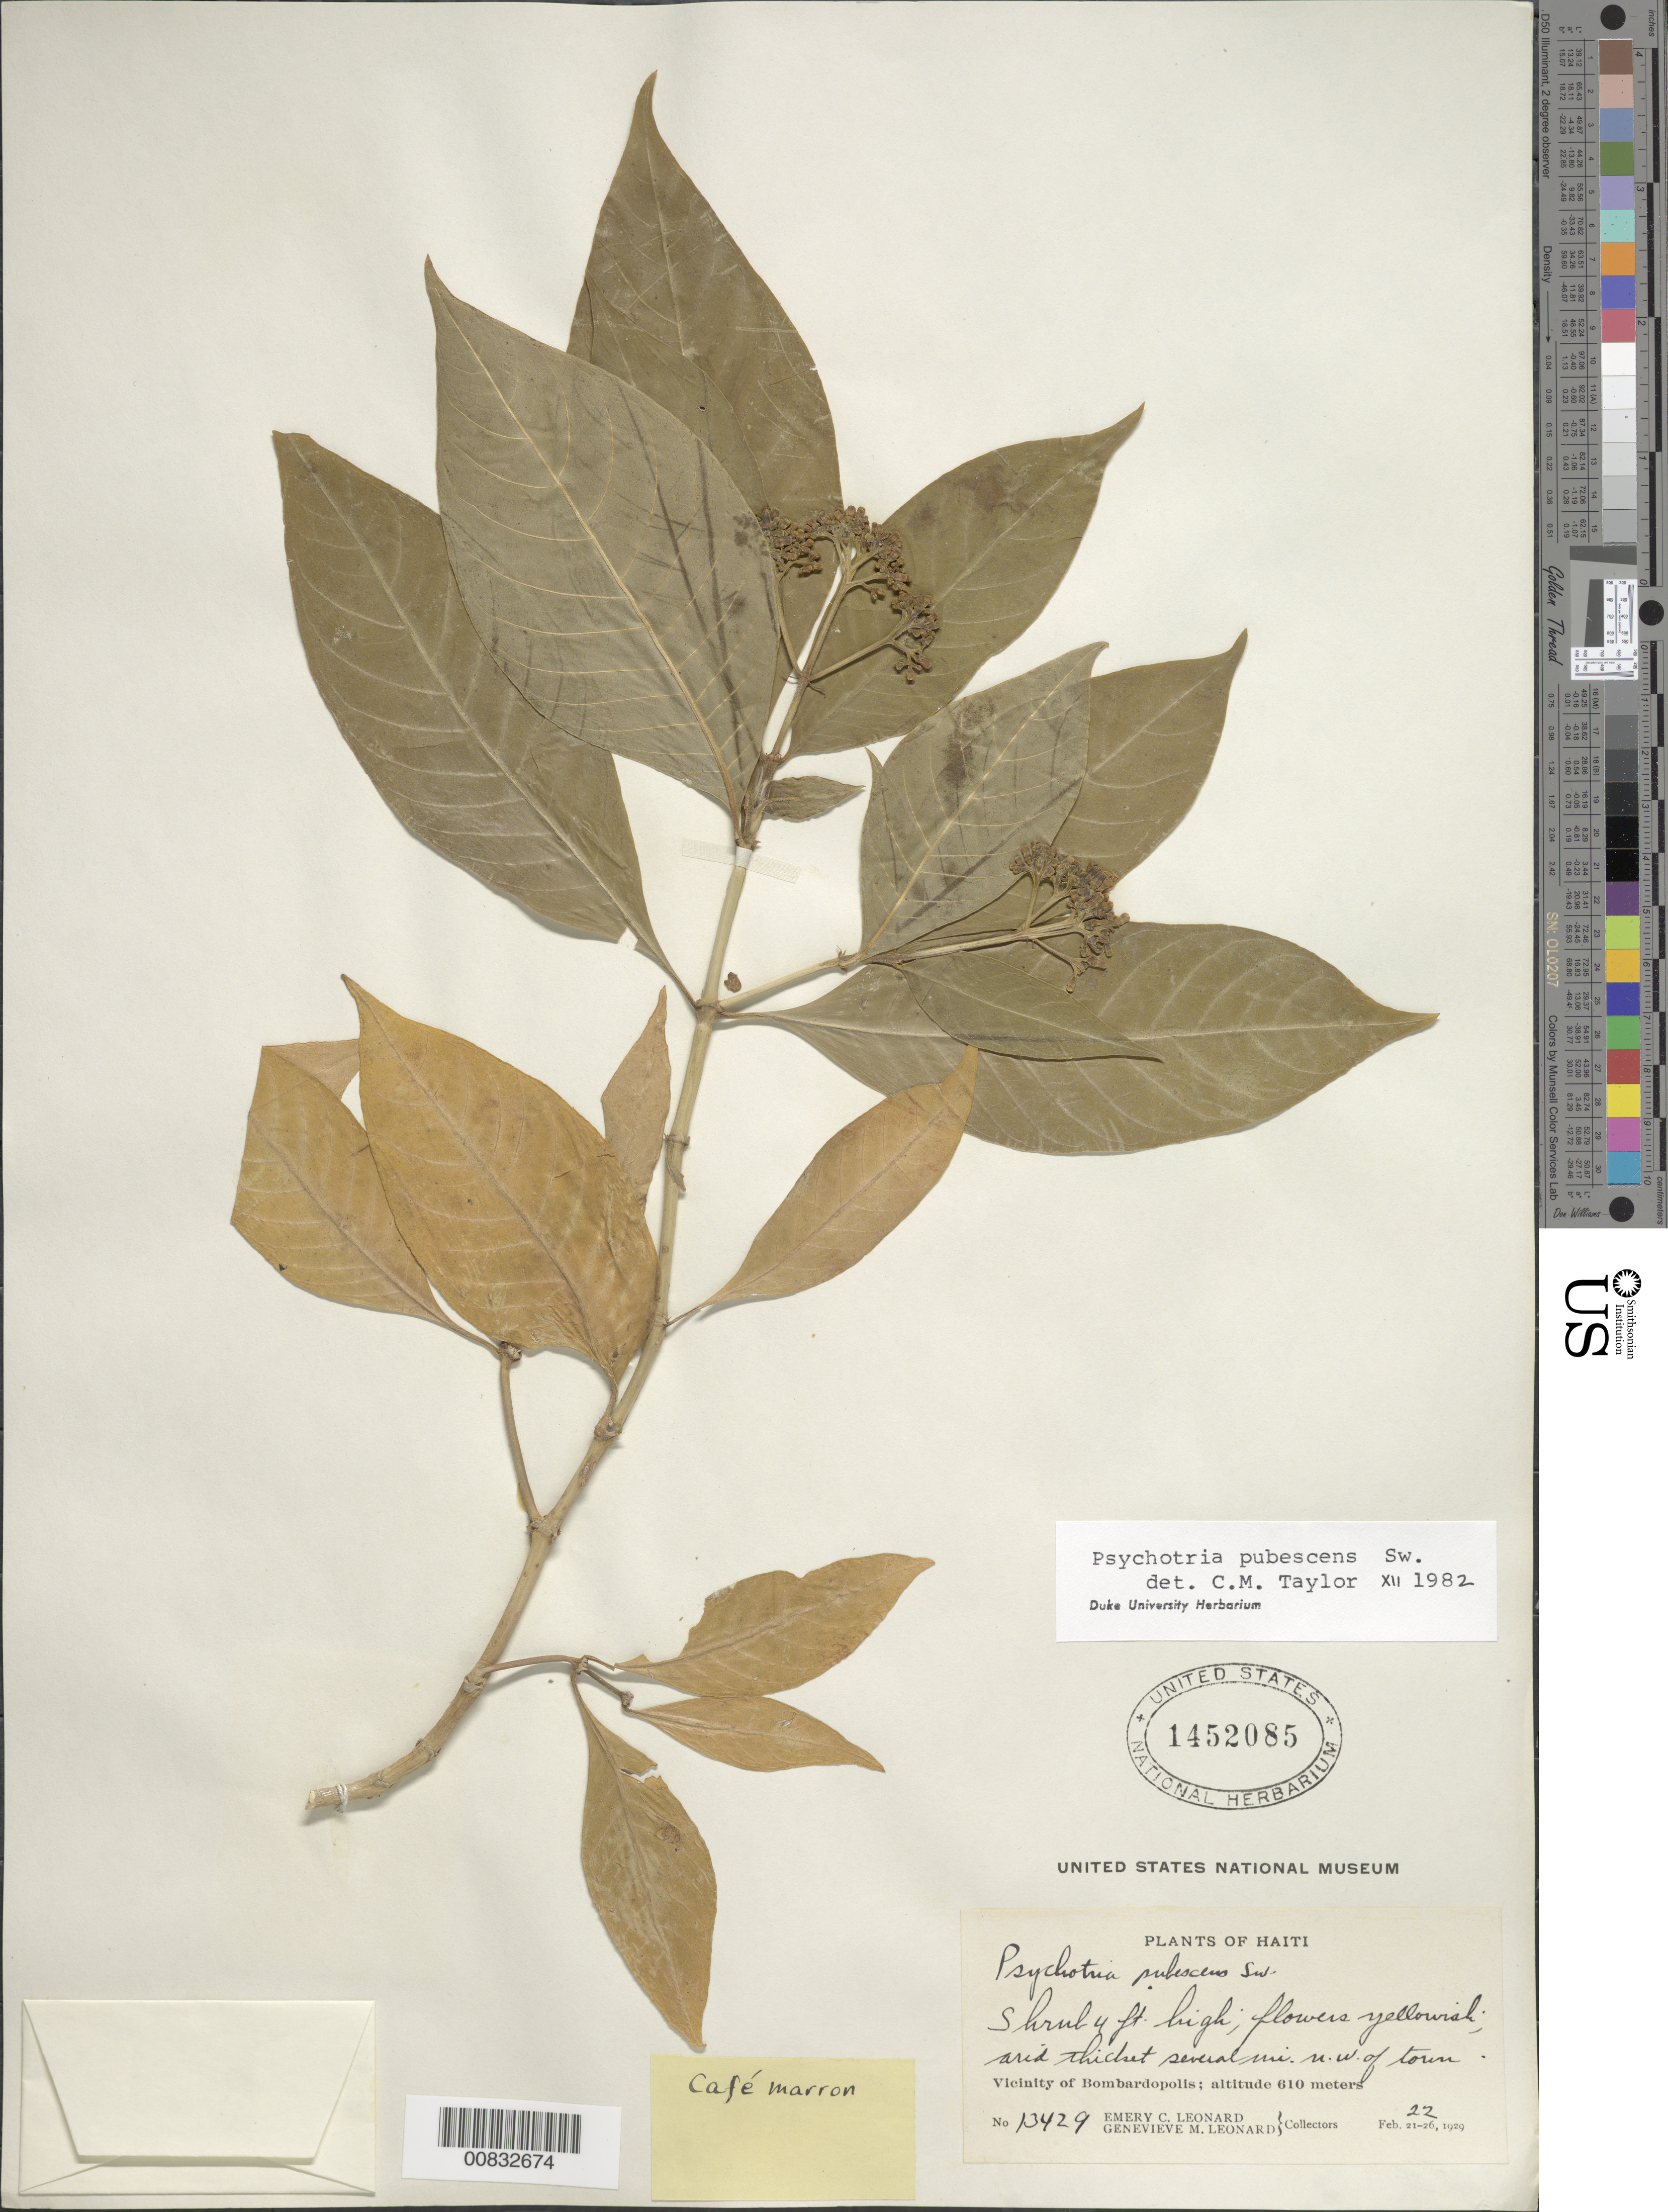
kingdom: Plantae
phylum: Tracheophyta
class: Magnoliopsida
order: Gentianales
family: Rubiaceae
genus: Psychotria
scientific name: Psychotria pubescens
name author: Sw.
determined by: Taylor, Charlotte M.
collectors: E. C. Leonard & G. M. Leonard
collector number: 13429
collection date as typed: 22 Feb 1929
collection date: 1929-02-22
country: Haiti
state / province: Nord-Ouest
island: Hispaniola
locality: Vicinity of Bombardopolis, several miles NW of town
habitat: Arid thicket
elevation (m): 610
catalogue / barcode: US 1452085